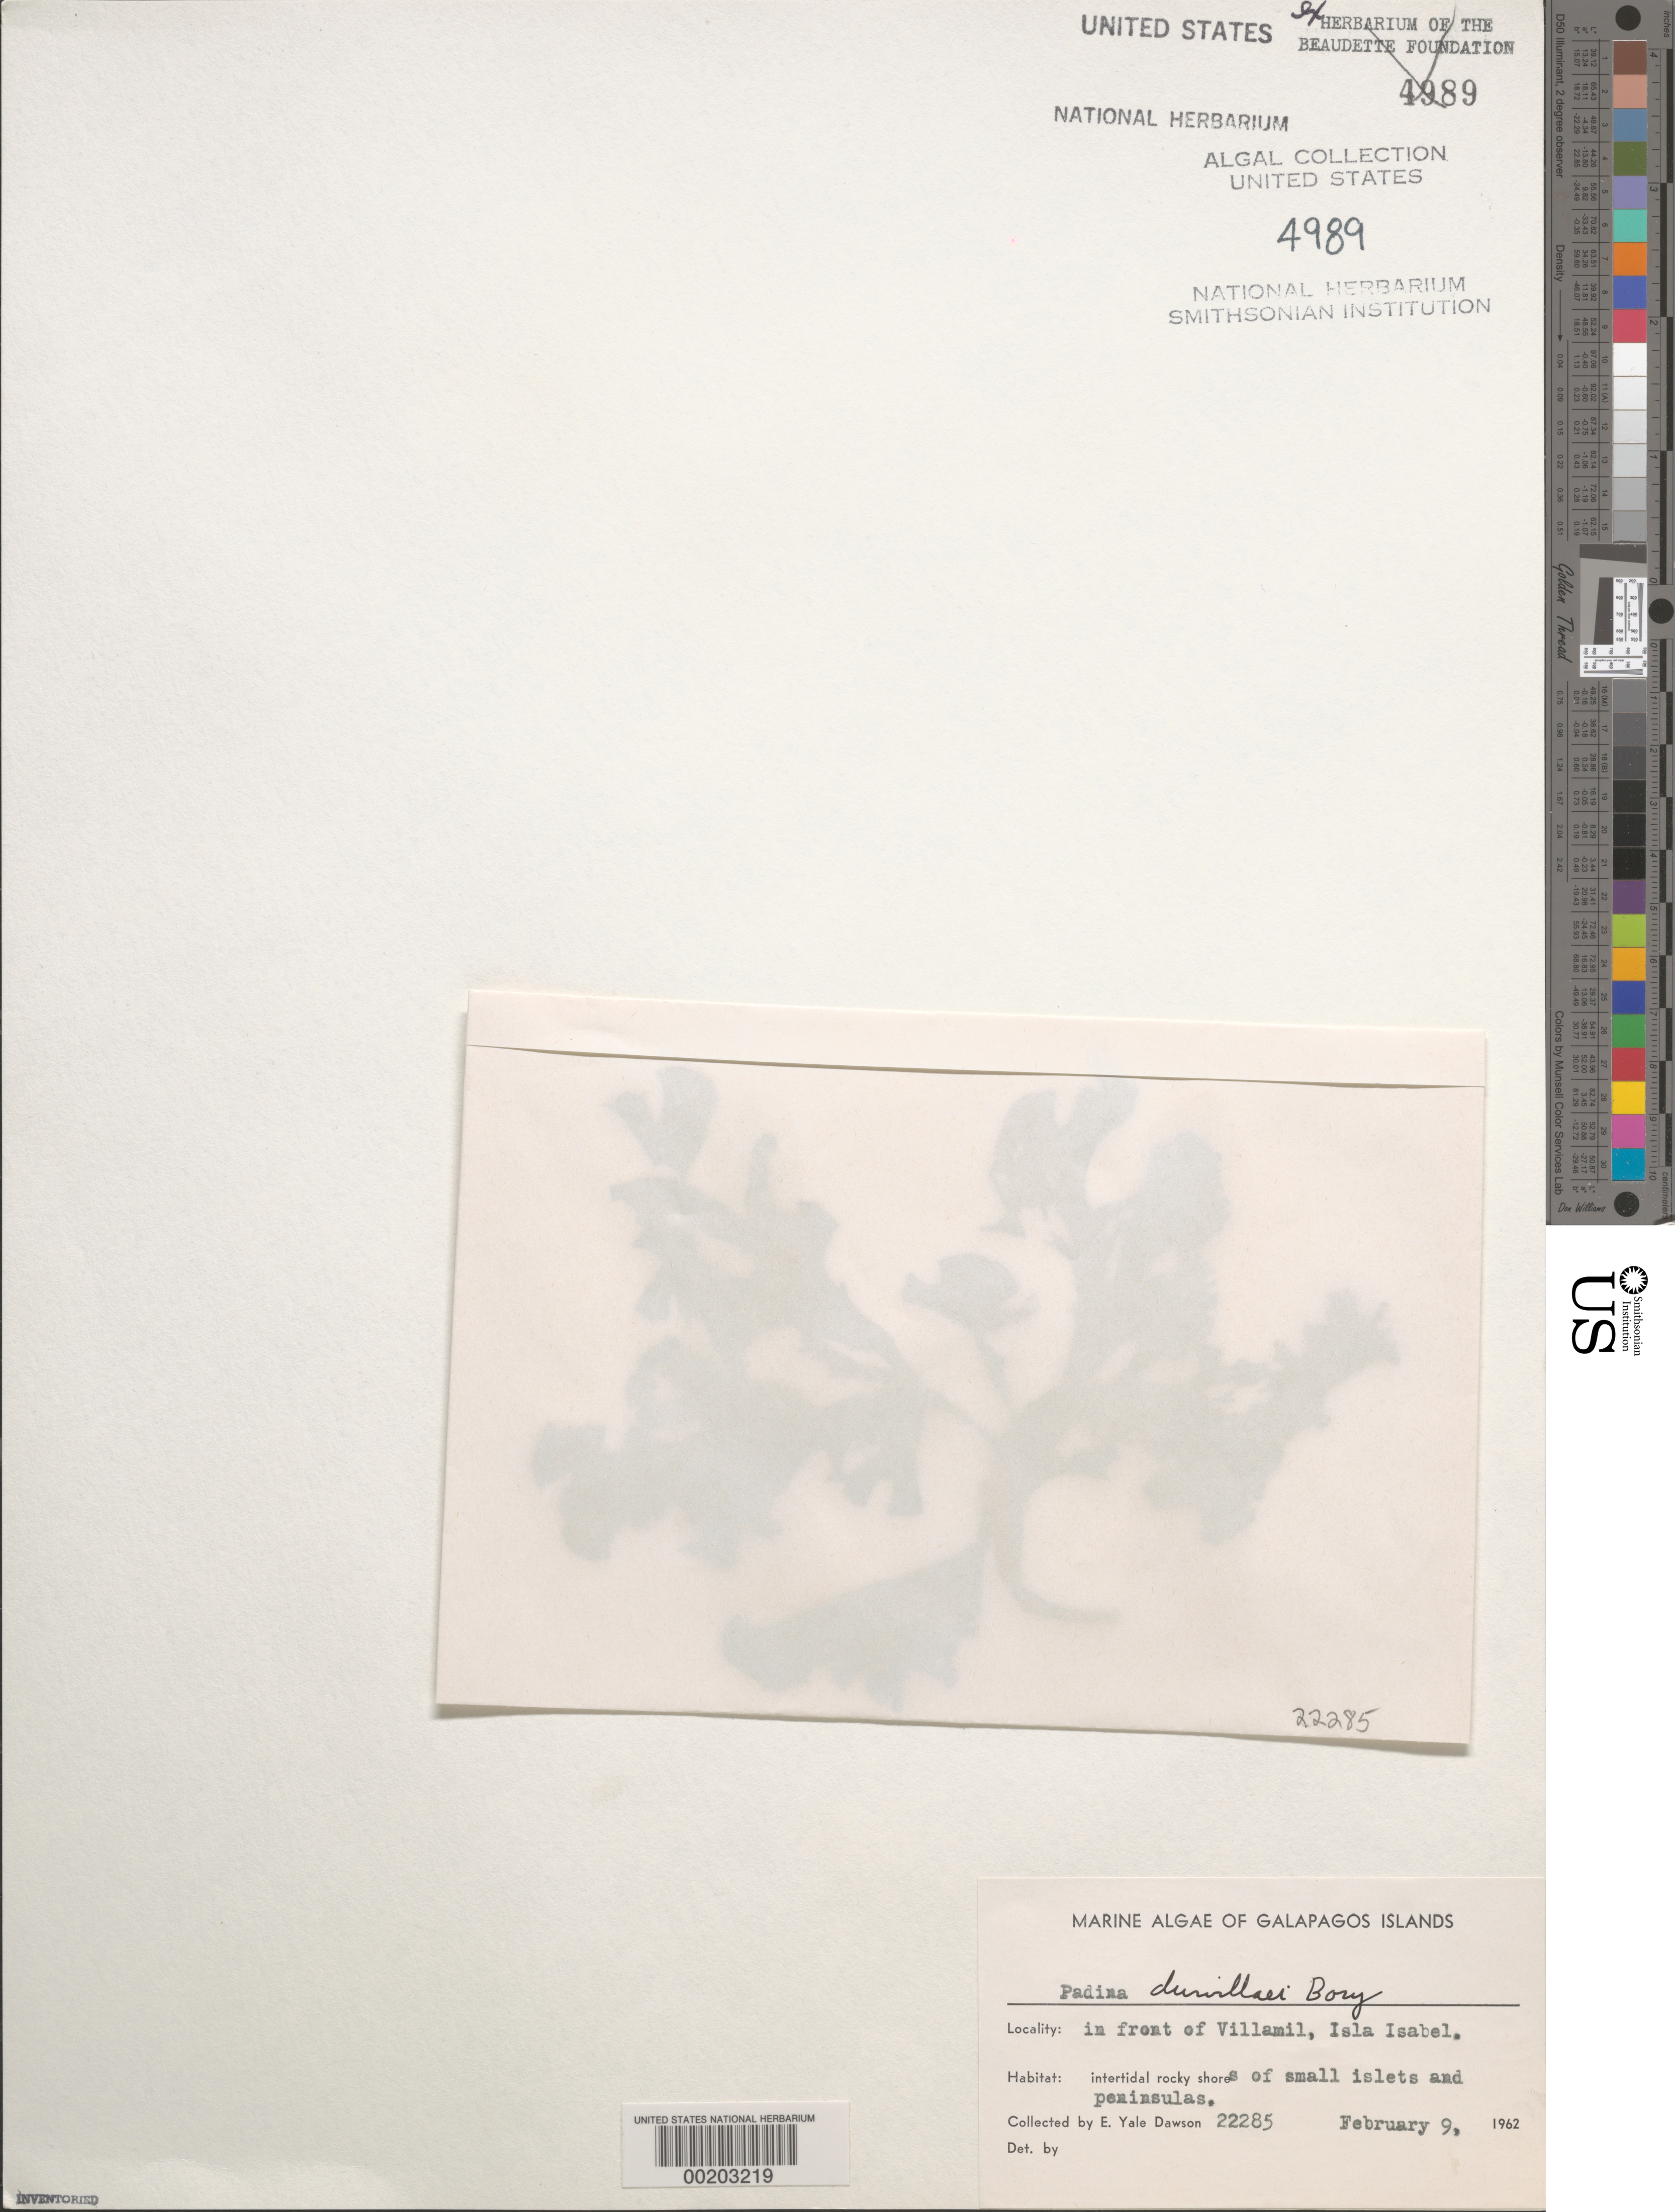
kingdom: Chromista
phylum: Ochrophyta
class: Phaeophyceae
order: Dictyotales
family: Dictyotaceae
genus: Padina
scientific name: Padina durvillaei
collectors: E. Y. Dawson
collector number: EYD 22285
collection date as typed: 09 Feb 1962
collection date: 1962-02-09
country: Ecuador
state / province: Colón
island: Isabela [Albemarle]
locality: Villamil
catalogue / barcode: US 4989